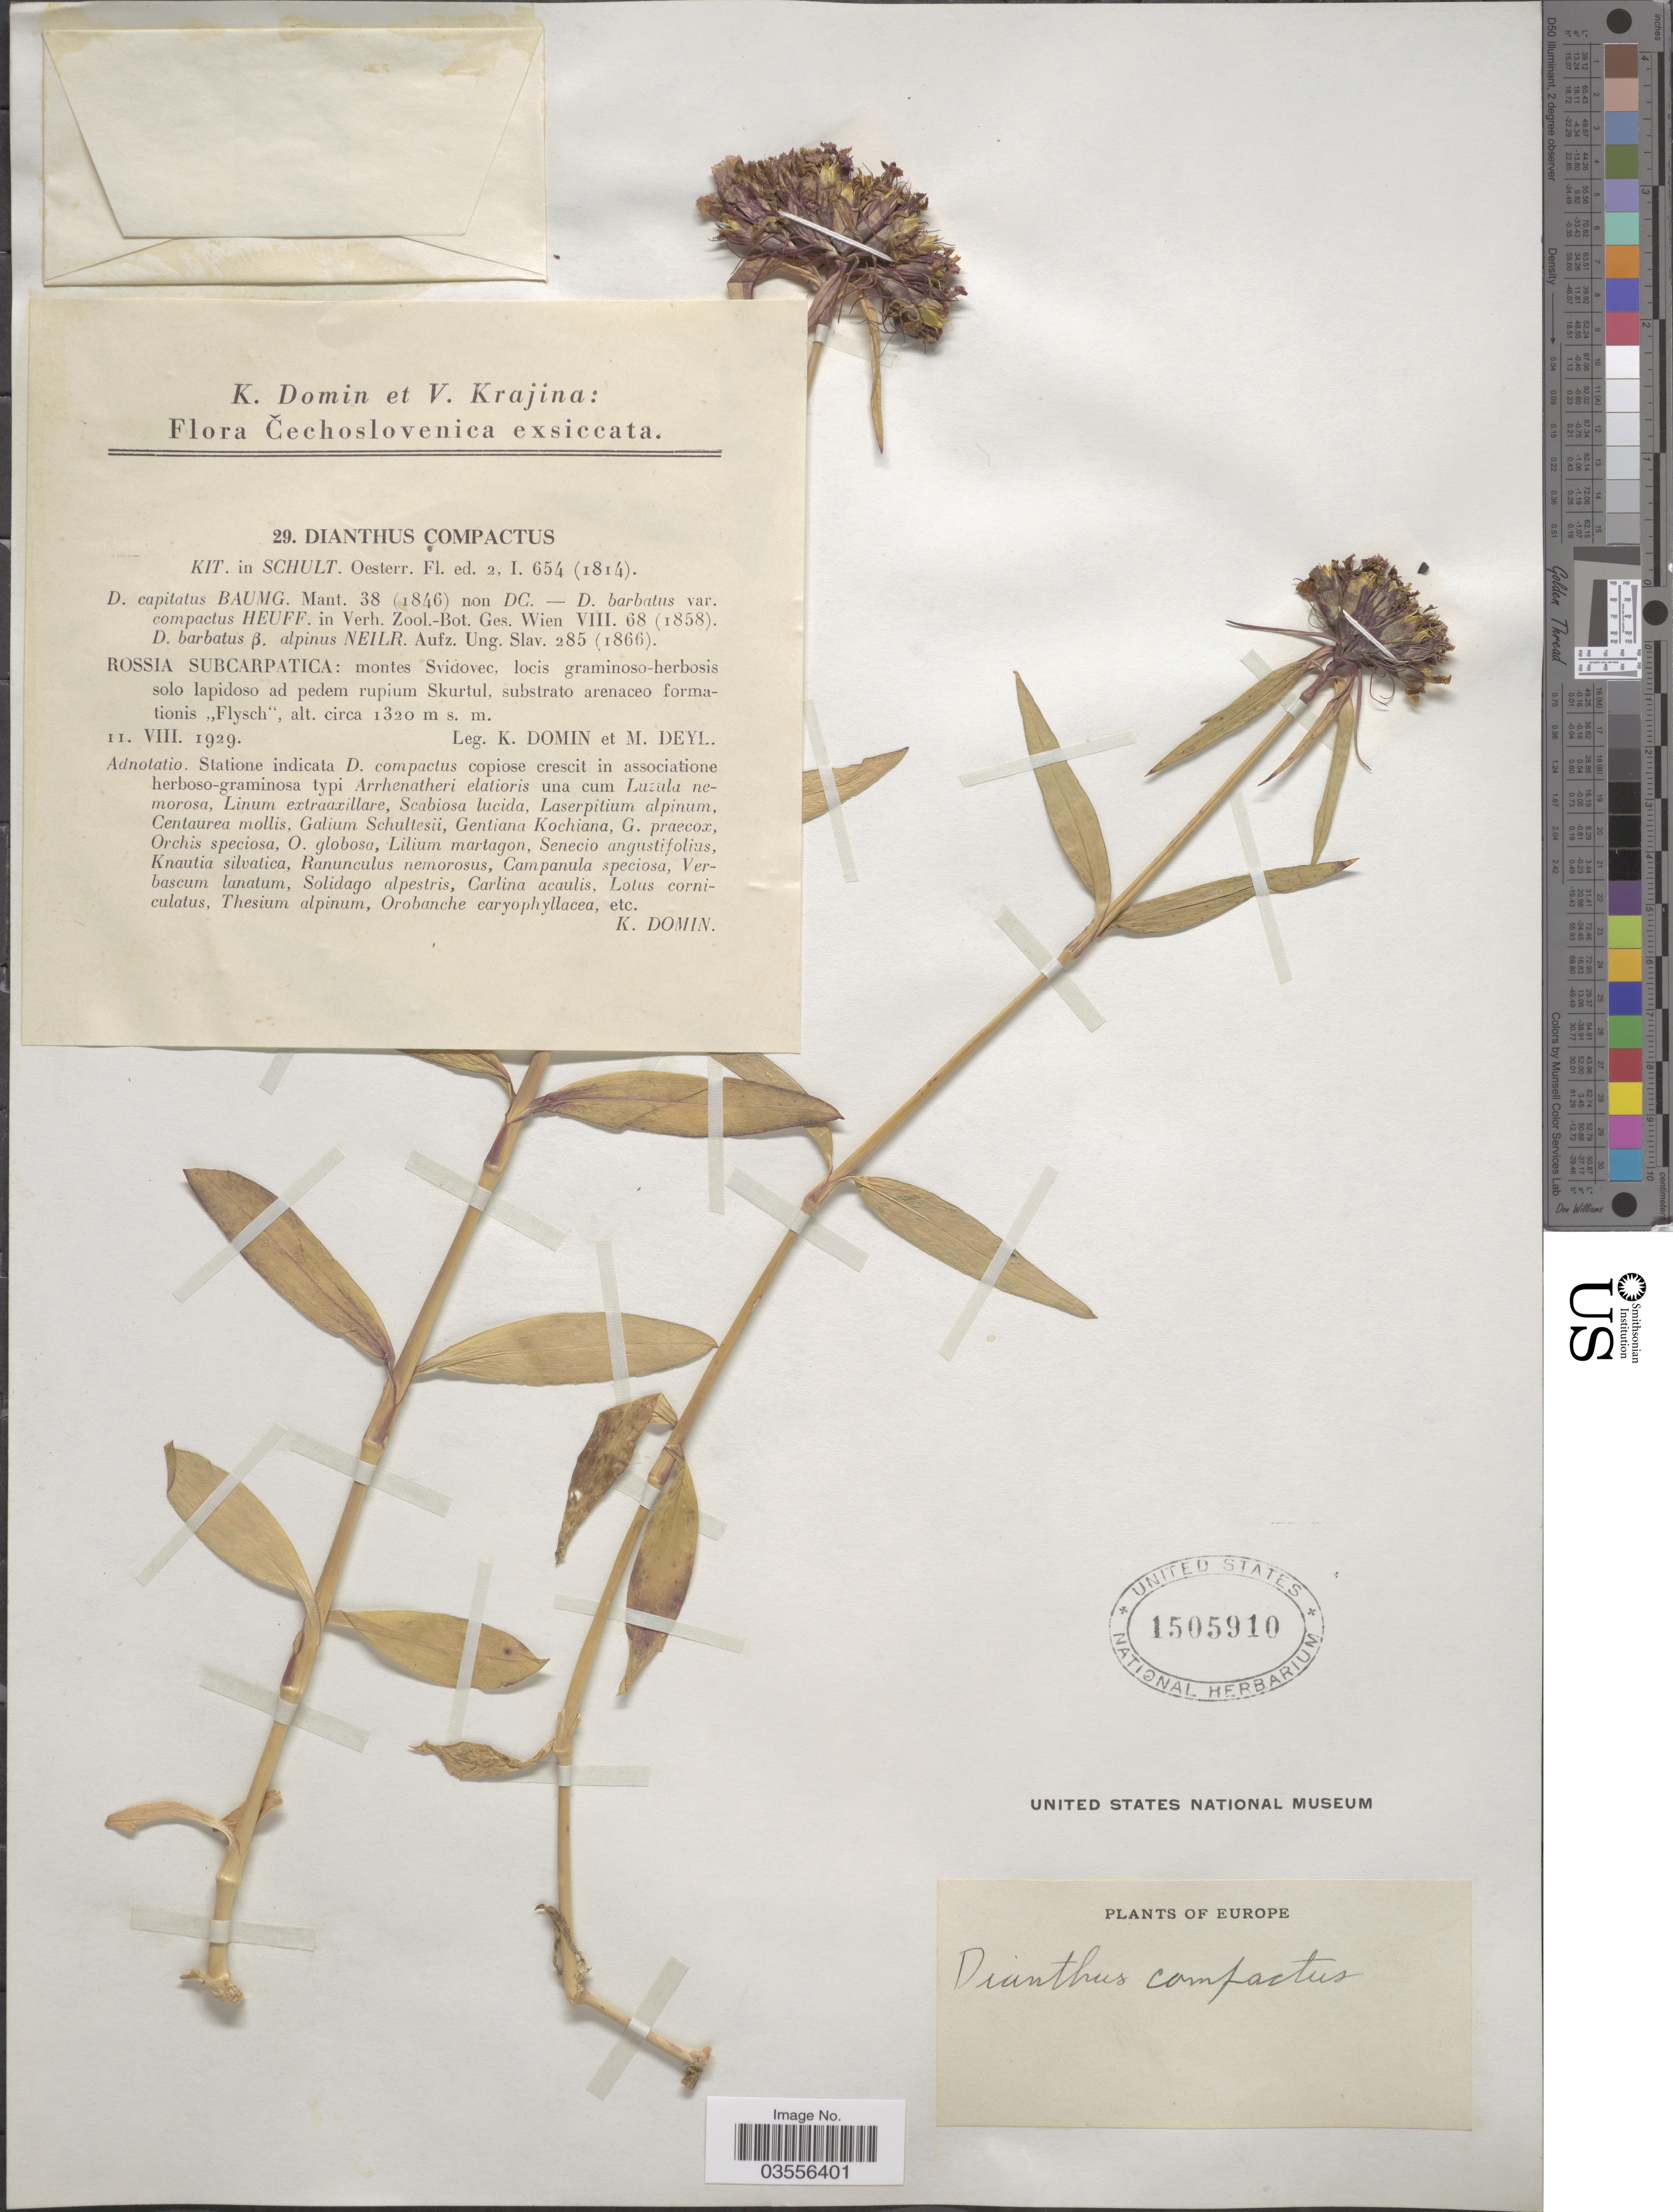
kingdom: Plantae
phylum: Tracheophyta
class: Magnoliopsida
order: Caryophyllales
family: Caryophyllaceae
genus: Dianthus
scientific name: Dianthus compactus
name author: Kit.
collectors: K. Domin & M. Deyl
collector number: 29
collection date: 1929-08-11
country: Ukraine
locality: Čechoslovenica. Rossia Subcarpatica: montes Svidovec, ad pedem rupium Skurtul, substrato arenaceo formationis "Flysch".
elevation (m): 1320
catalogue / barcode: US 1505910